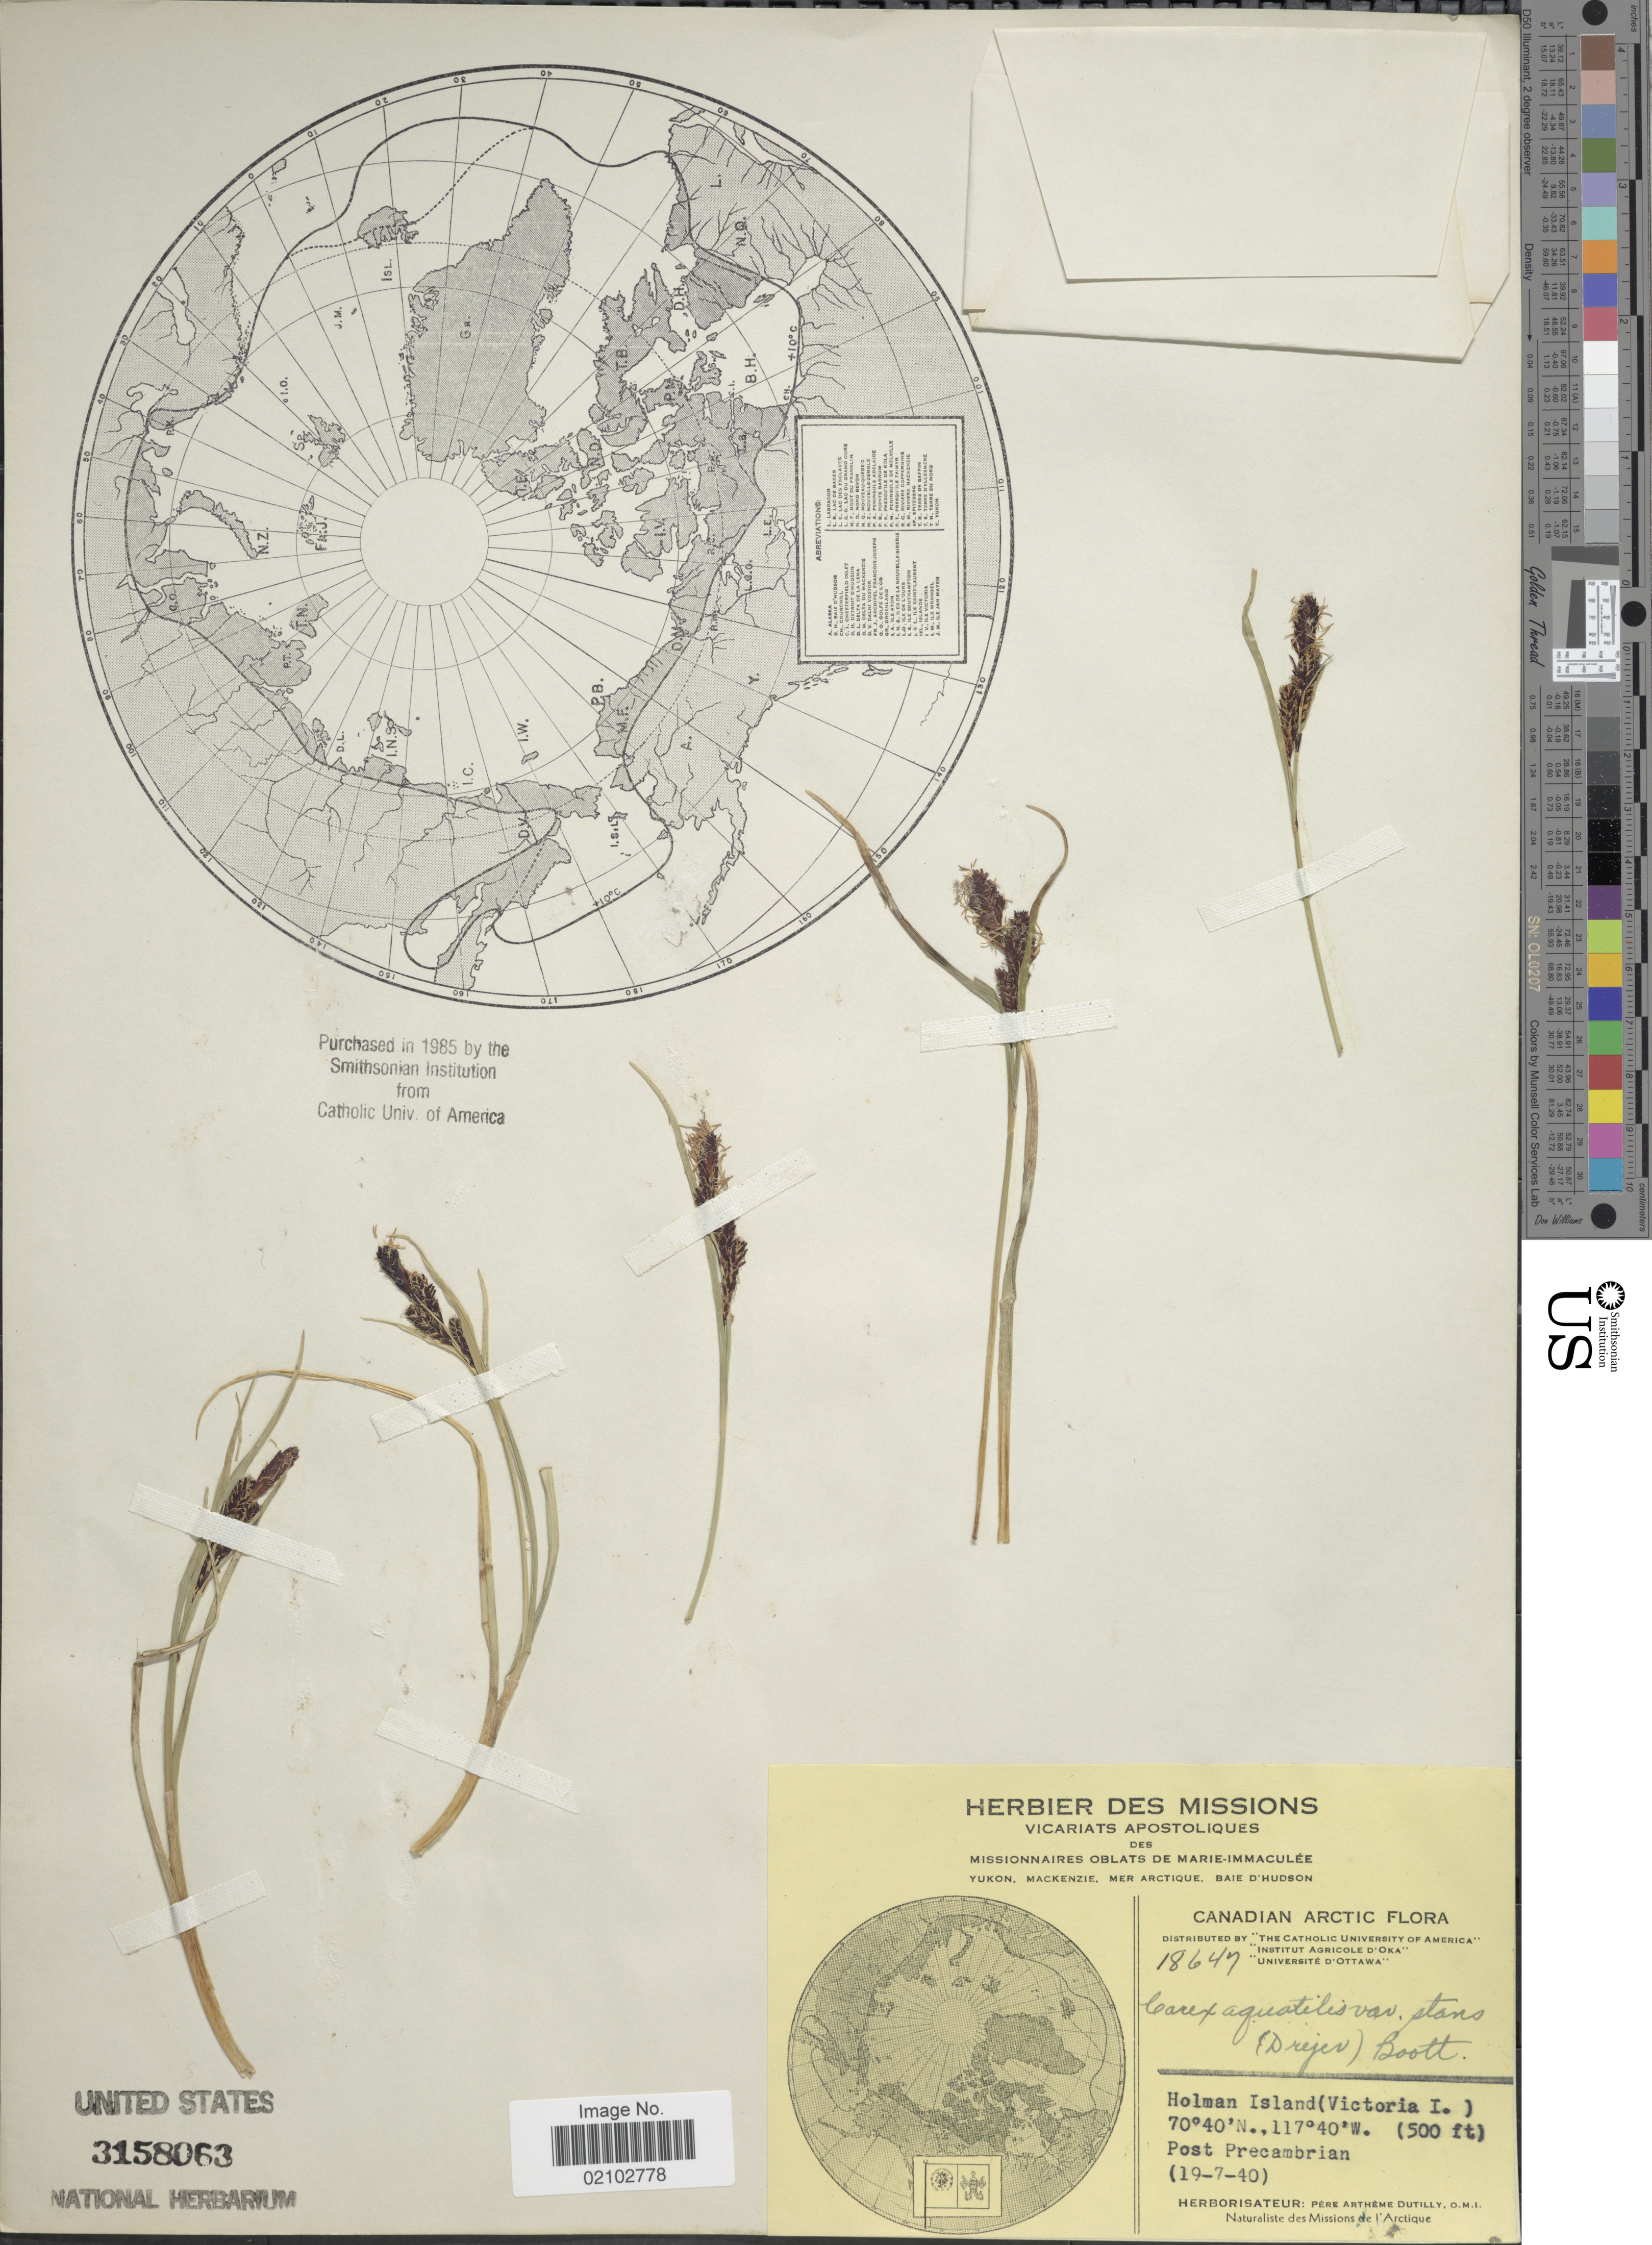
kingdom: Plantae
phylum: Tracheophyta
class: Liliopsida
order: Poales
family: Cyperaceae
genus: Carex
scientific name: Carex aquatilis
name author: Wahlenb.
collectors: A. Dutilly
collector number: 16847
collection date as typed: Transcribed d/m/y: 19/7/40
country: Canada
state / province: Northwest Territories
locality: Canadian Arctic, Holman Island (Victoria I.).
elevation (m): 152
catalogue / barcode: US 3158063